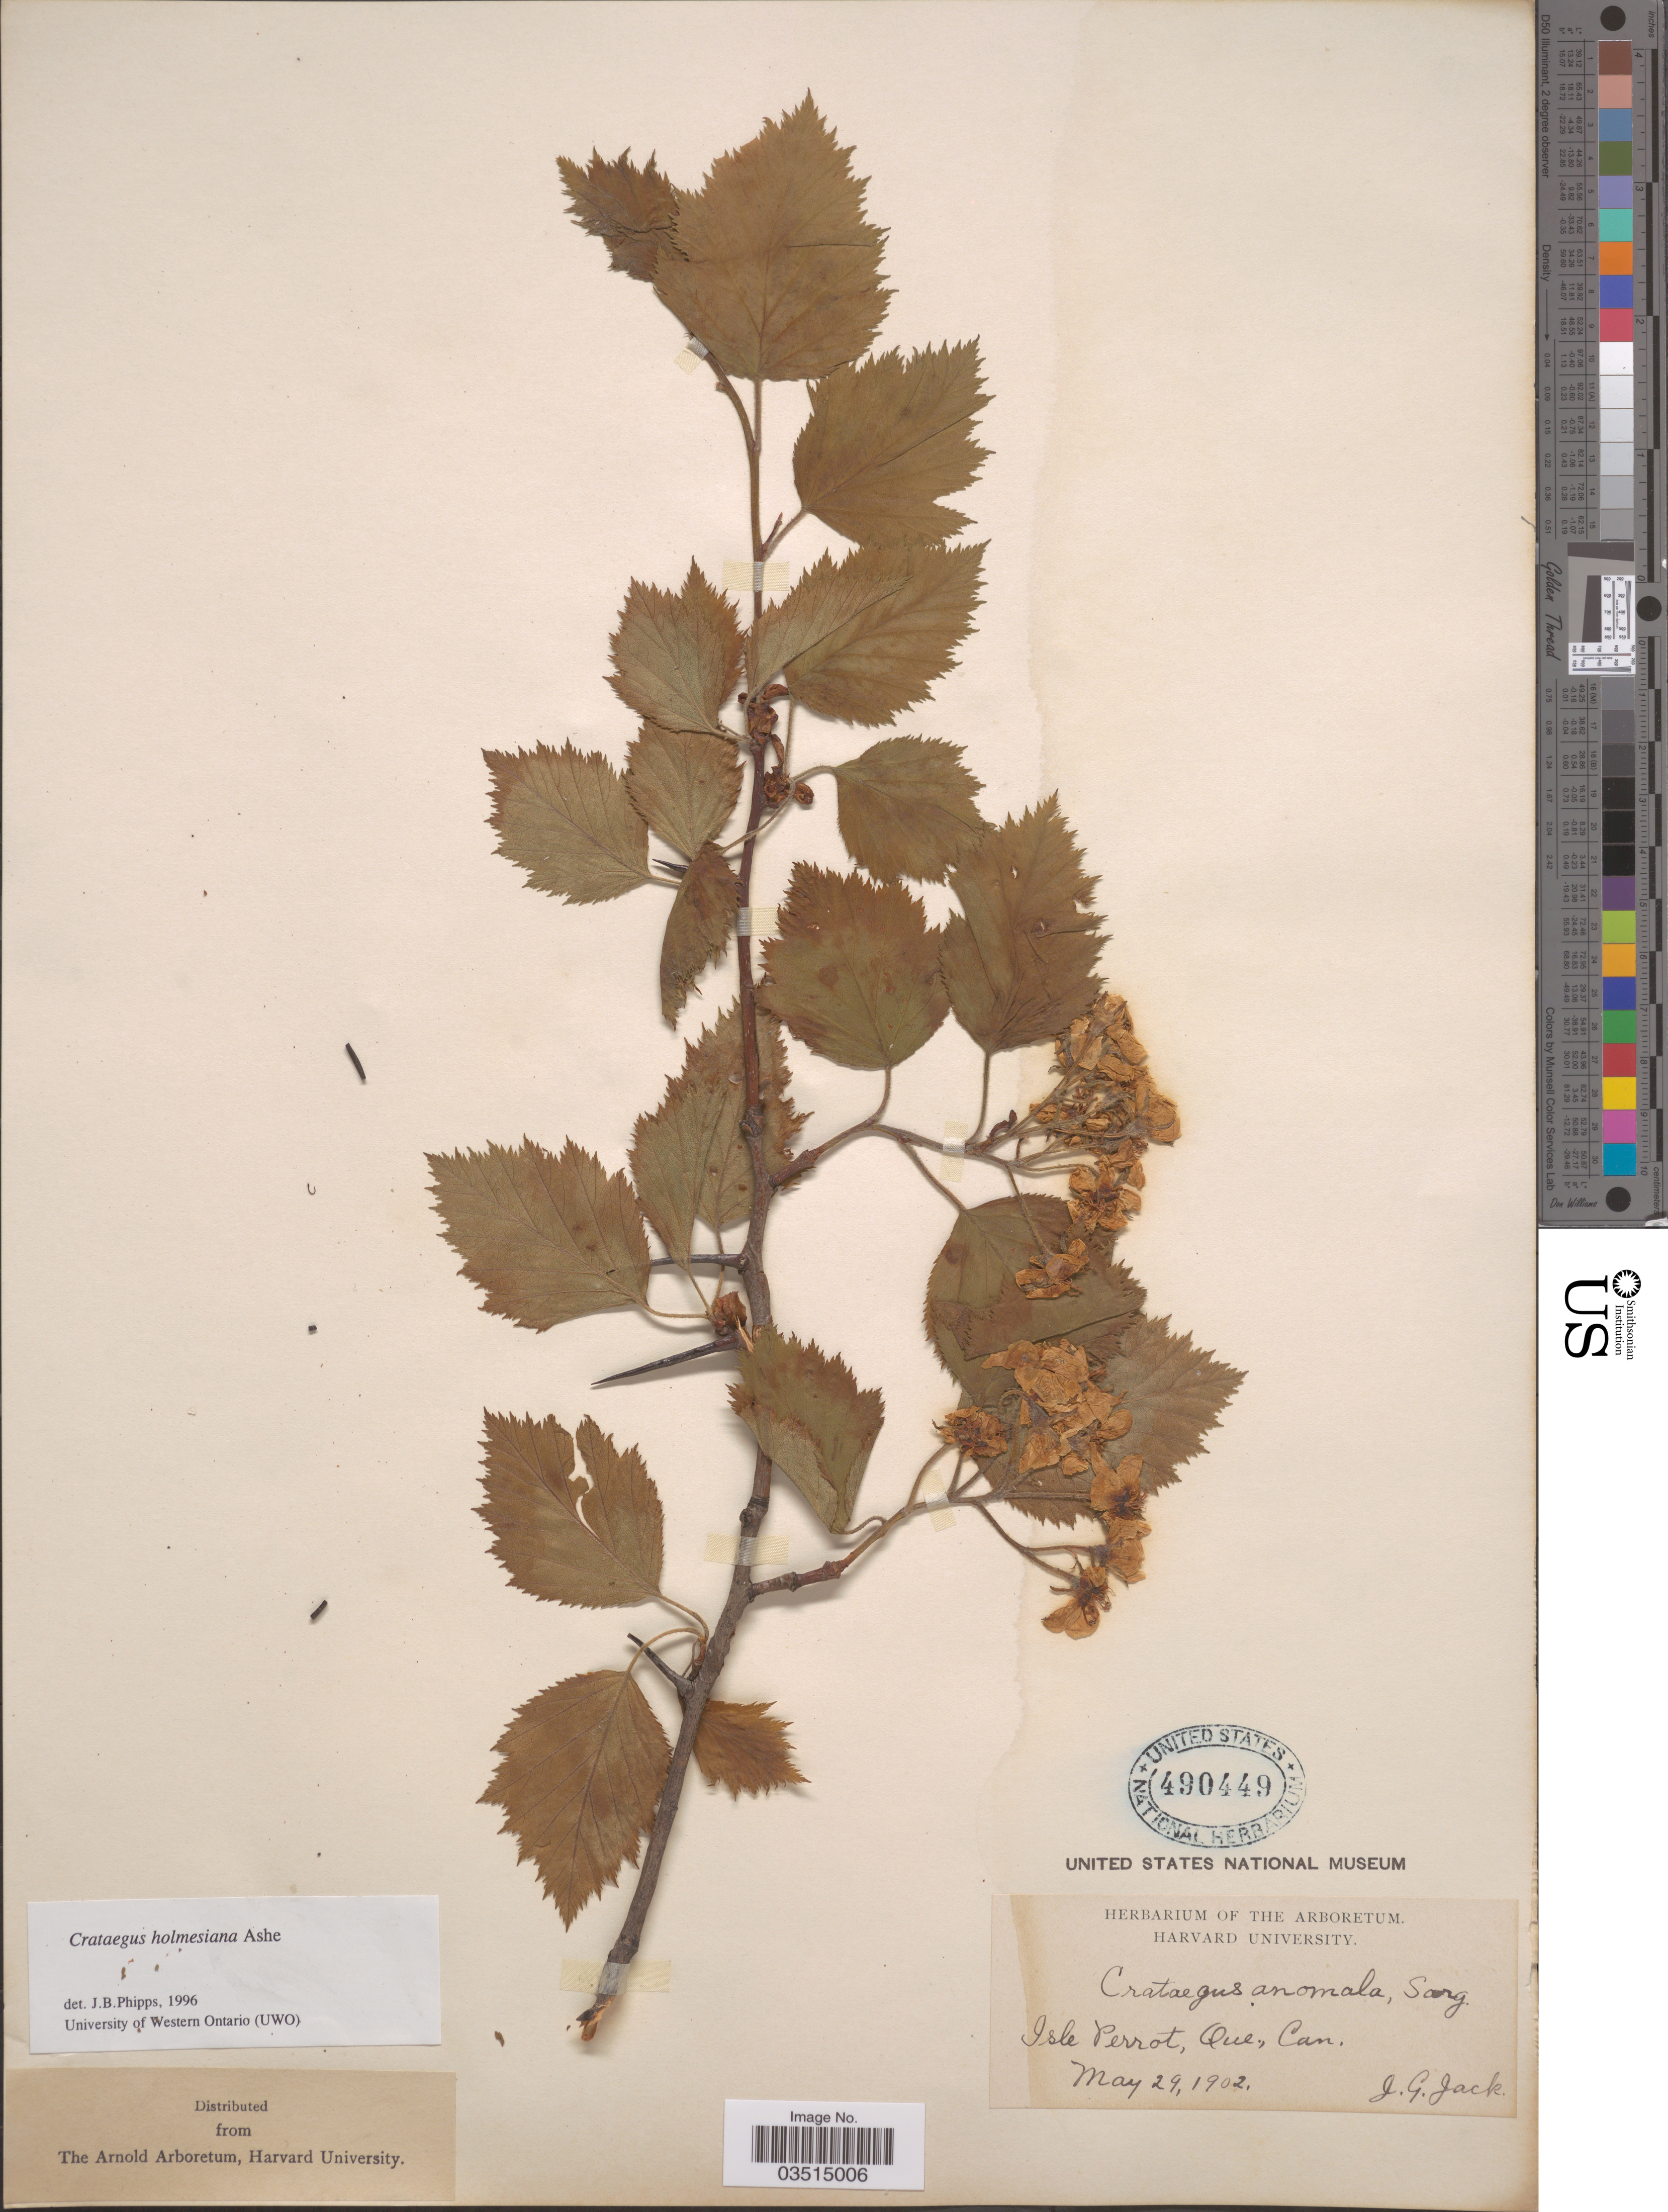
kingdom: Plantae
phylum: Tracheophyta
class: Magnoliopsida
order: Rosales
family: Rosaceae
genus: Crataegus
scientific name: Crataegus holmesiana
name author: Ashe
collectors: J. G. Jack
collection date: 1902-05-29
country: Canada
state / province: Quebec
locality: Isle Perrot.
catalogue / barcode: US 490449